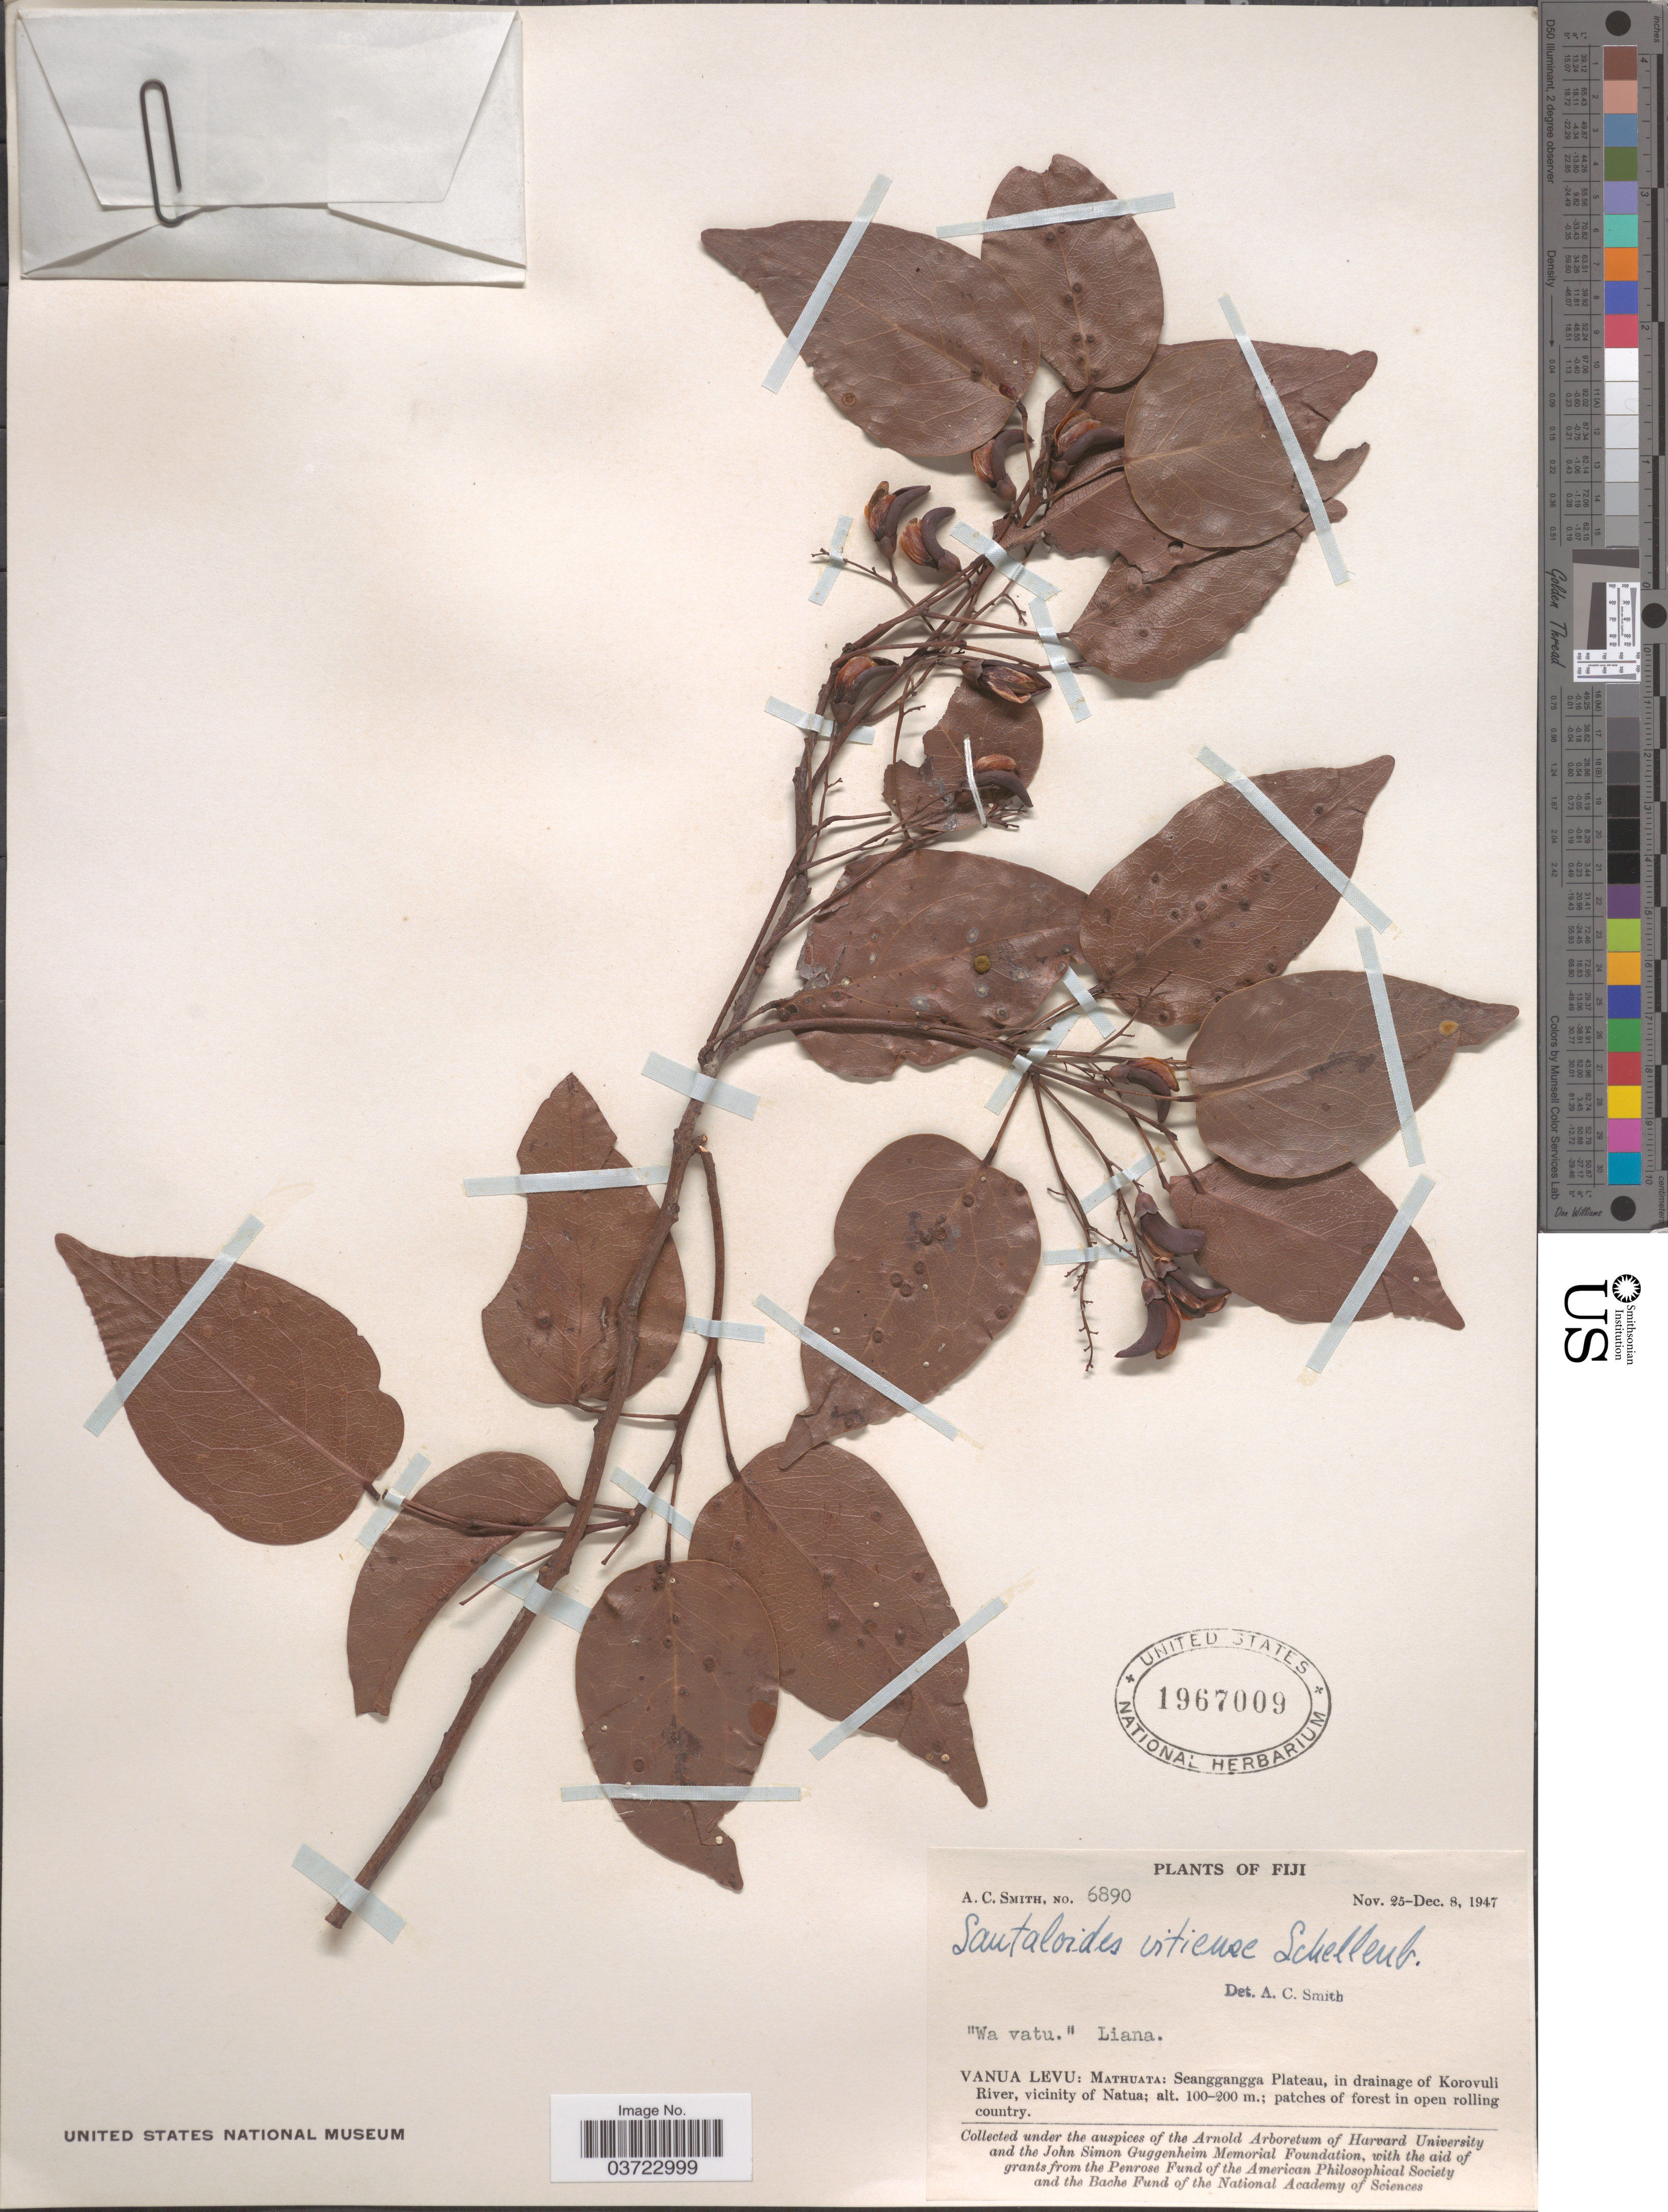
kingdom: Plantae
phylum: Tracheophyta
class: Magnoliopsida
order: Oxalidales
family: Connaraceae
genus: Rourea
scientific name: Rourea minor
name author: (Gaertn.) Leenh.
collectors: A. C. Smith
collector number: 6890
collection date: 1947-11-25/1947-12-08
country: Fiji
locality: Vanua Levu: Mathuata: Seanggangga Plateau, in drainage of Korovuli River, vicinity of Natua.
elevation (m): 100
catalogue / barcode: US 1967009